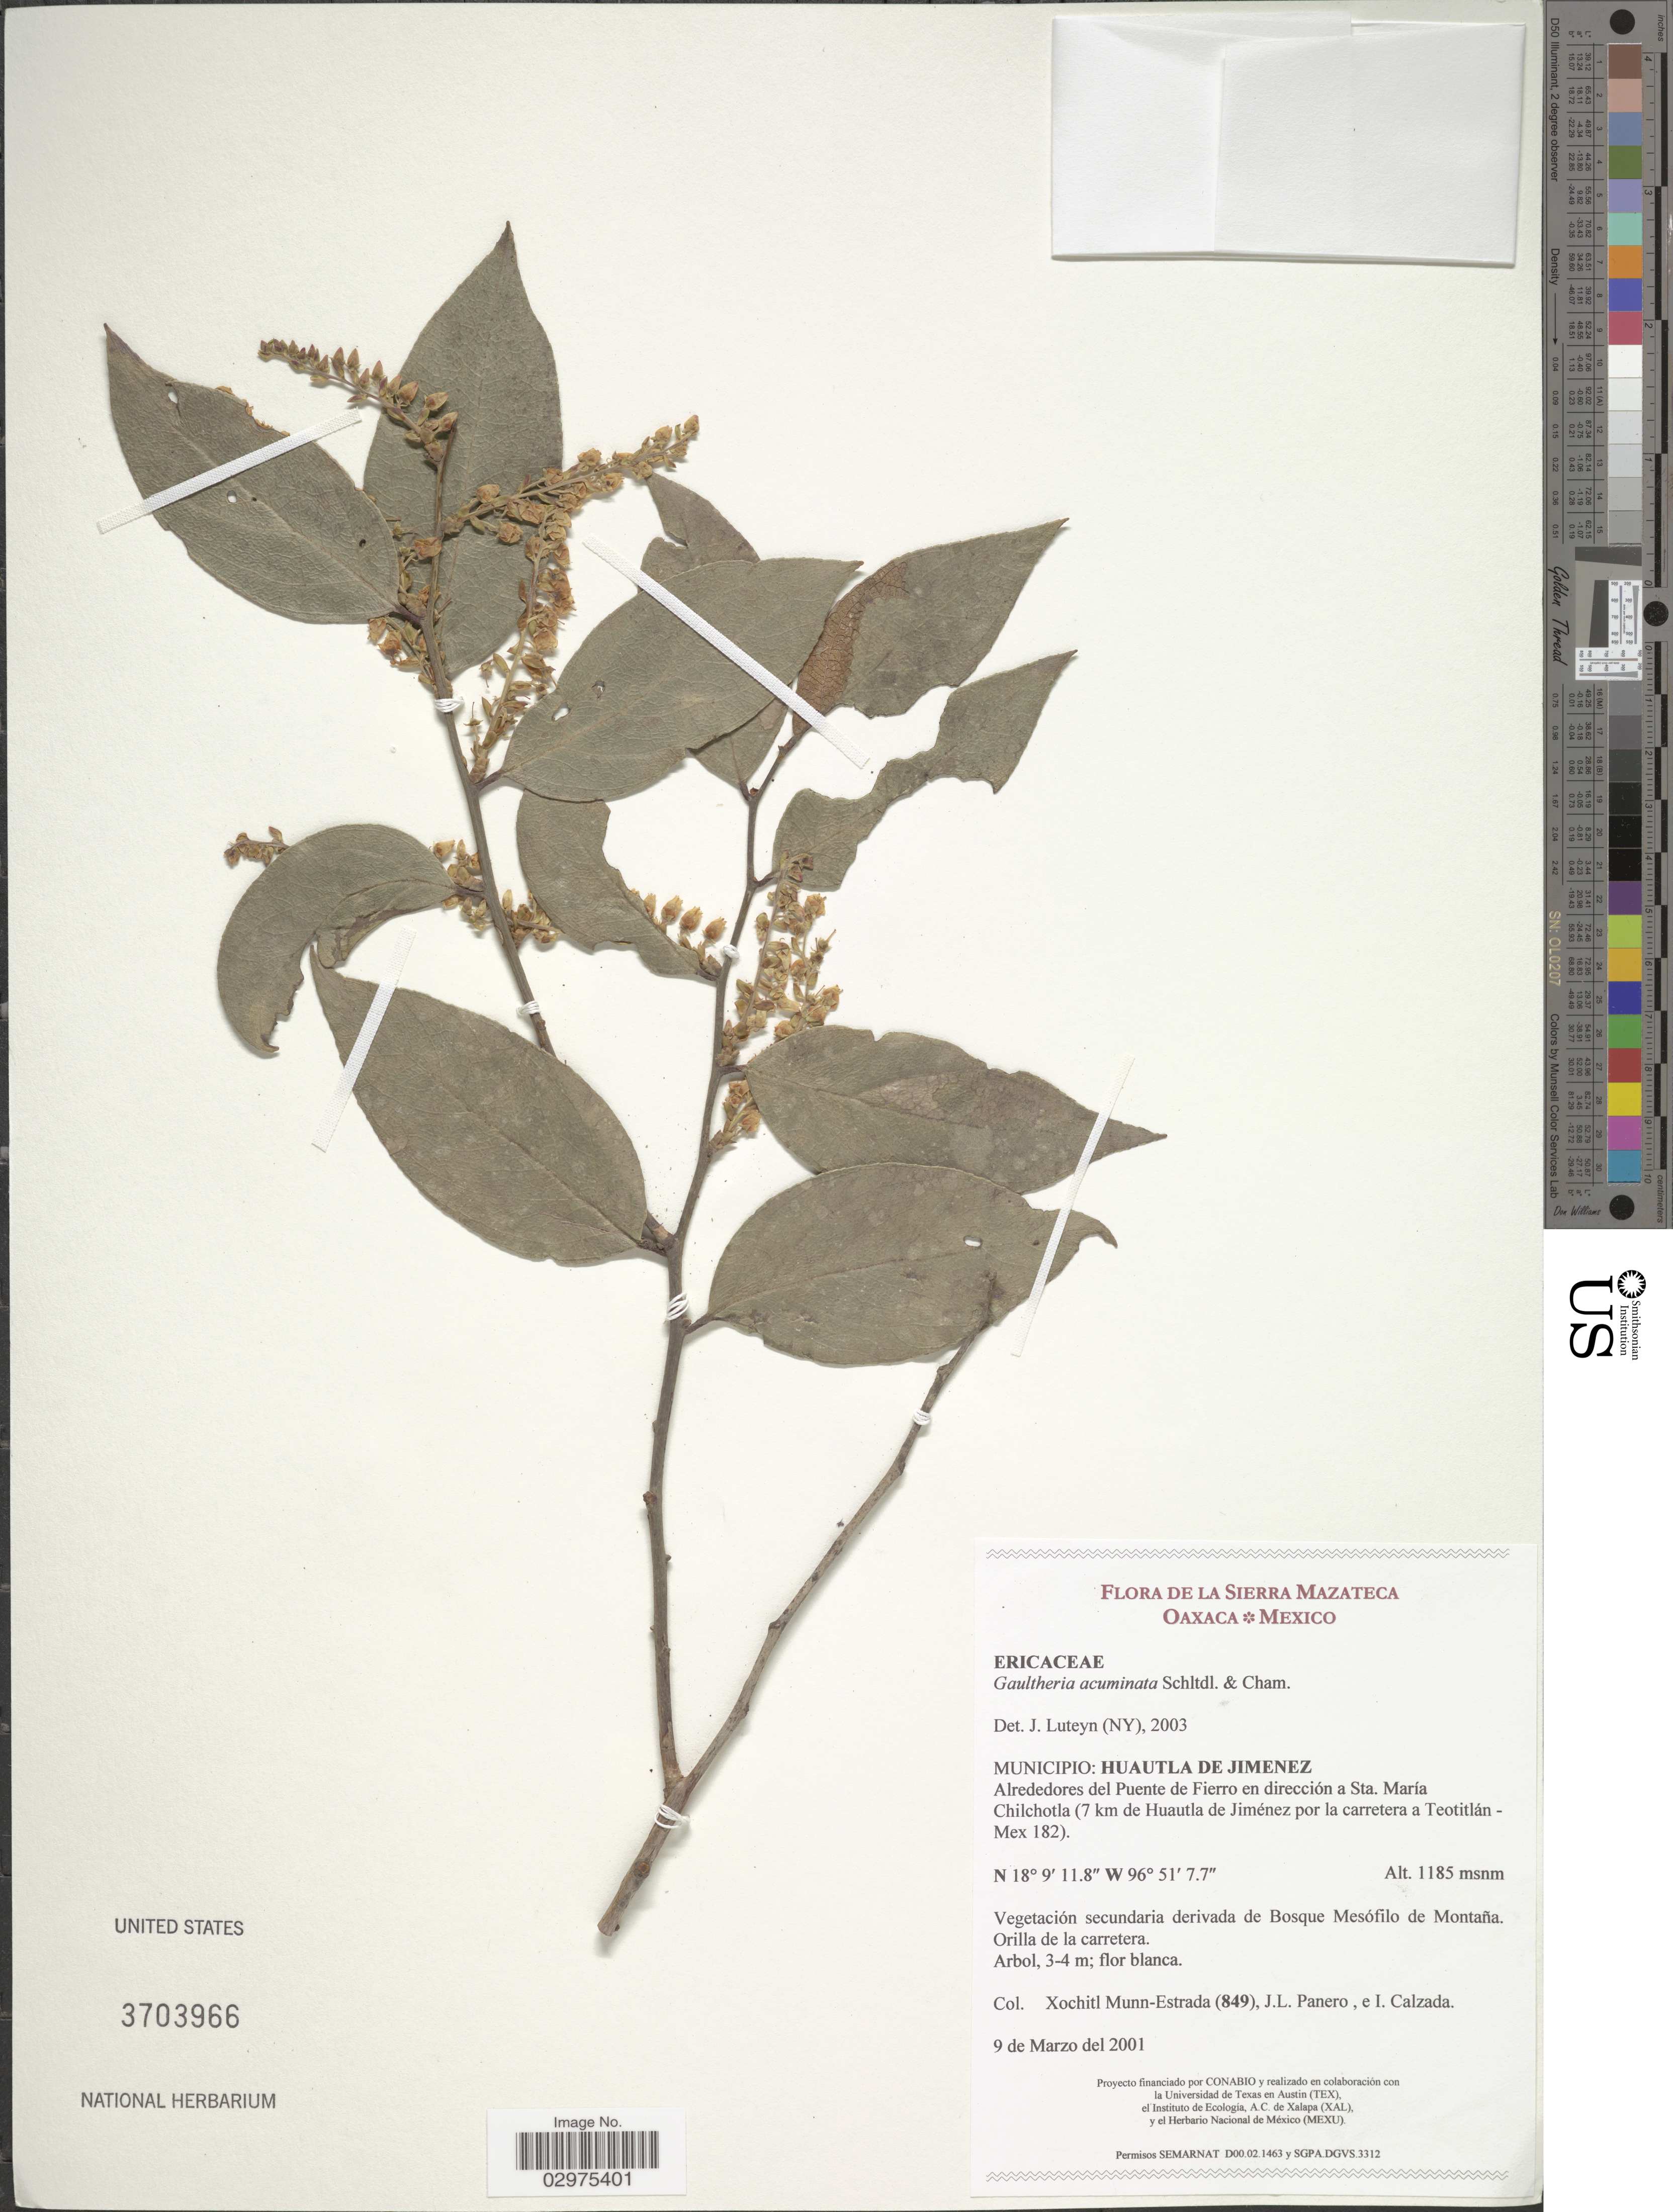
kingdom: Plantae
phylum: Tracheophyta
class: Magnoliopsida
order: Ericales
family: Ericaceae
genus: Gaultheria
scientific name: Gaultheria acuminata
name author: Schltdl. & Cham.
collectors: X. Munn-Estrada, J. L. Panero & I. Calzada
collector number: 849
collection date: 2001-03-09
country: Mexico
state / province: Oaxaca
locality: Sierra Mazateca. Municipio: Huautla de Jimenez, Alrededores del Puente de Fierro en dirección a Sta. María Chilchotla (7 km de Huautla de Jiménez por la carretera a Teotitlán - Mex 182).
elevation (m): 1185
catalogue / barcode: US 3703966